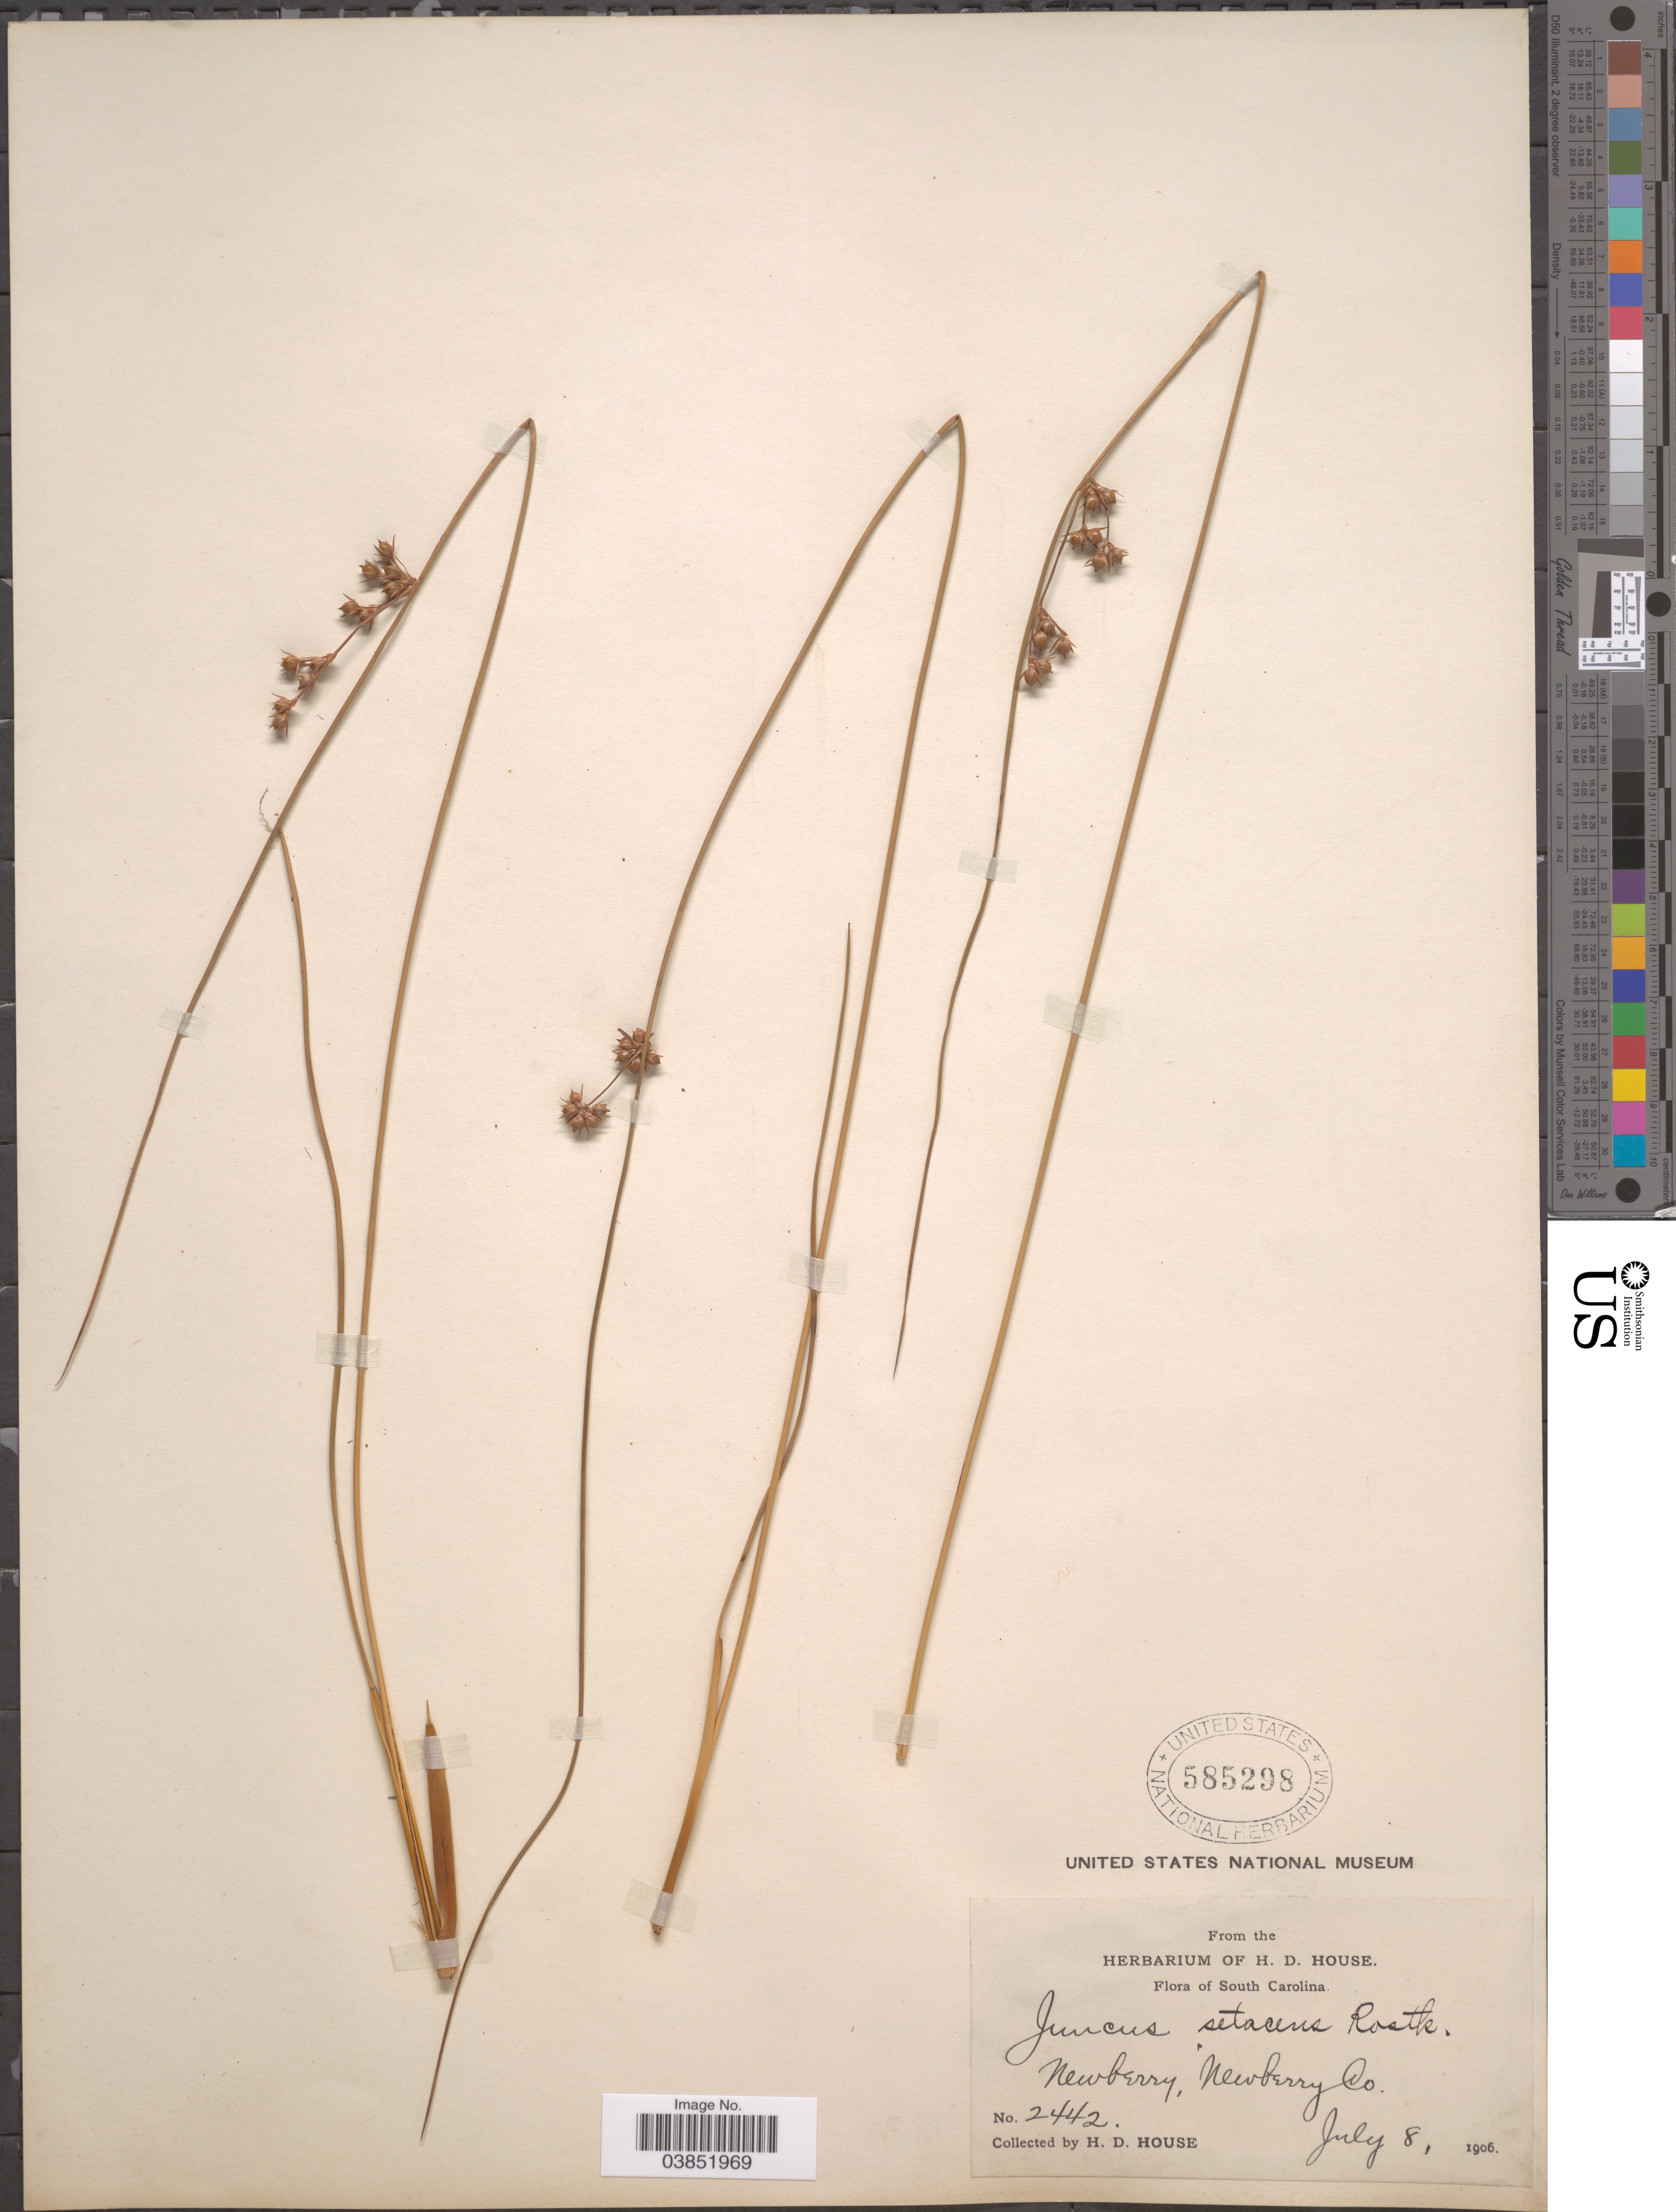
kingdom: Plantae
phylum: Tracheophyta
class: Liliopsida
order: Poales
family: Juncaceae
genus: Juncus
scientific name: Juncus coriaceus Mack.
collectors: H. D. House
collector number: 2442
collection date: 1906-07-08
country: United States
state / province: South Carolina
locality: Newberry, Newberry Co.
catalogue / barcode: US 585298